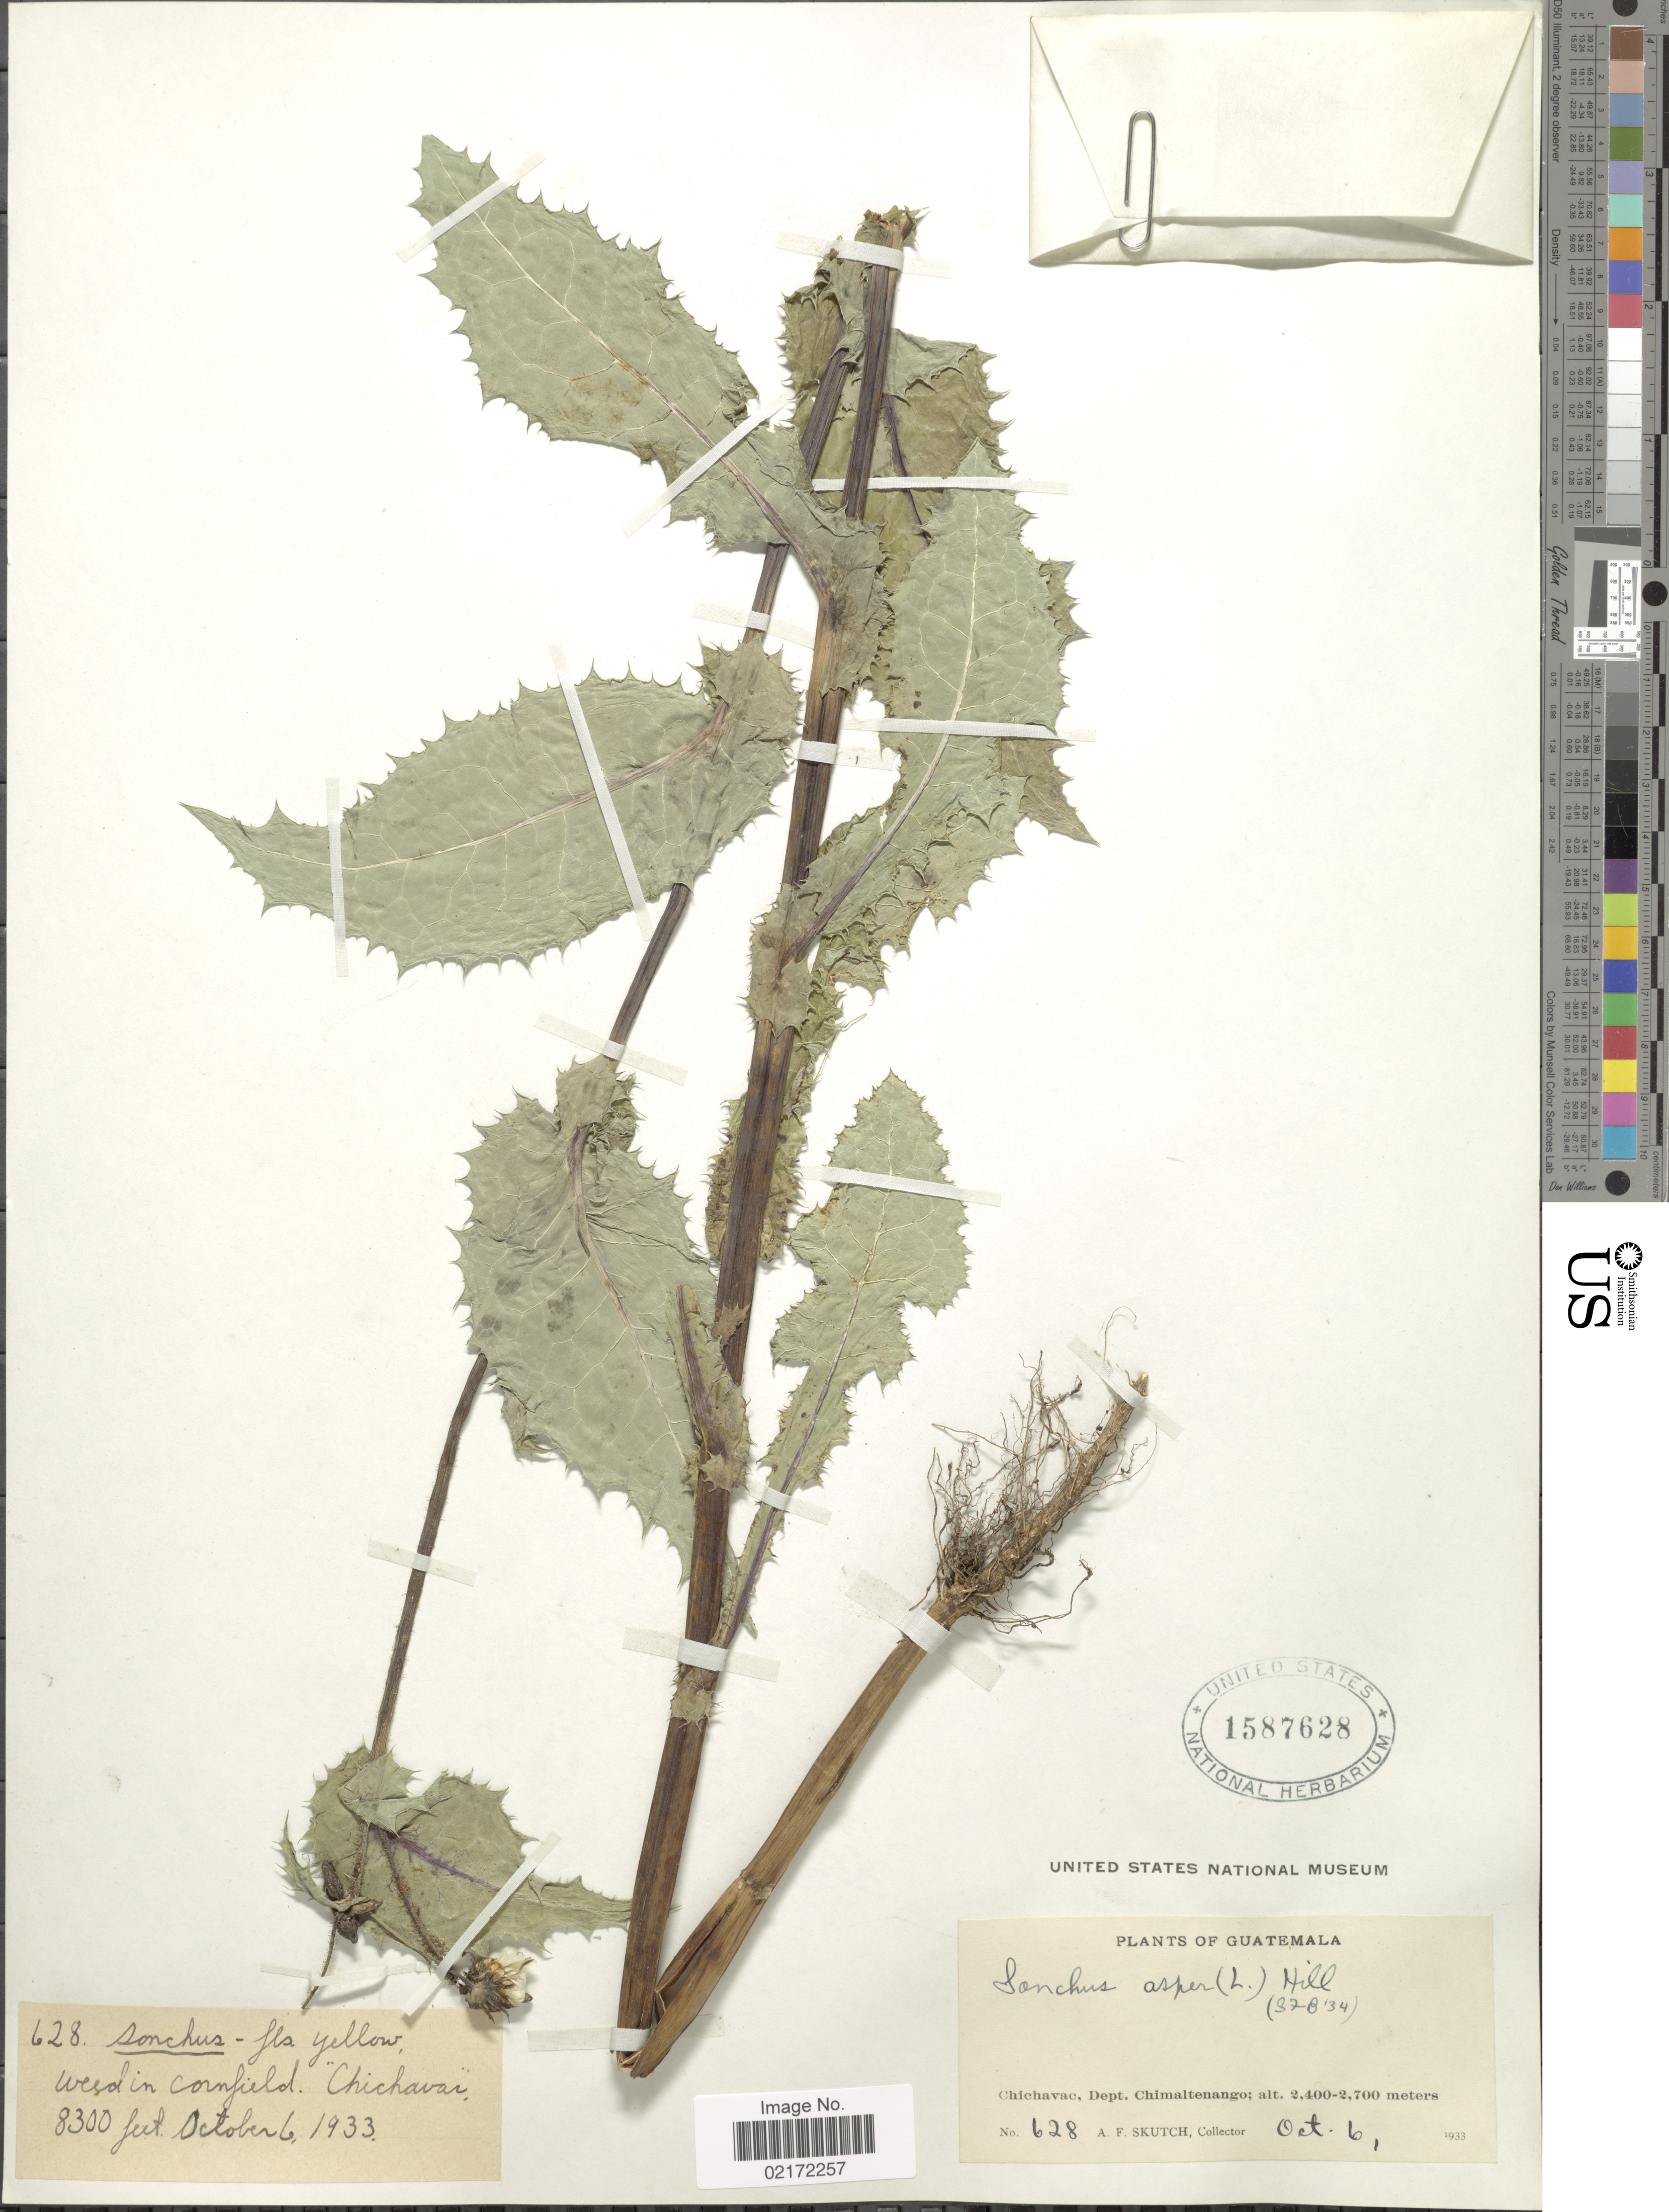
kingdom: Plantae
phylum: Tracheophyta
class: Magnoliopsida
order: Asterales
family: Asteraceae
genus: Sonchus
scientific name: Sonchus asper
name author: (L.) Hill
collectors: A. F. Skutch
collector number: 628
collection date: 1933-10-06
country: Guatemala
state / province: Chimaltenango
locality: Chichavac, Dept. Chimaltenango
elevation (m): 2400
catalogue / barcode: US 1587628